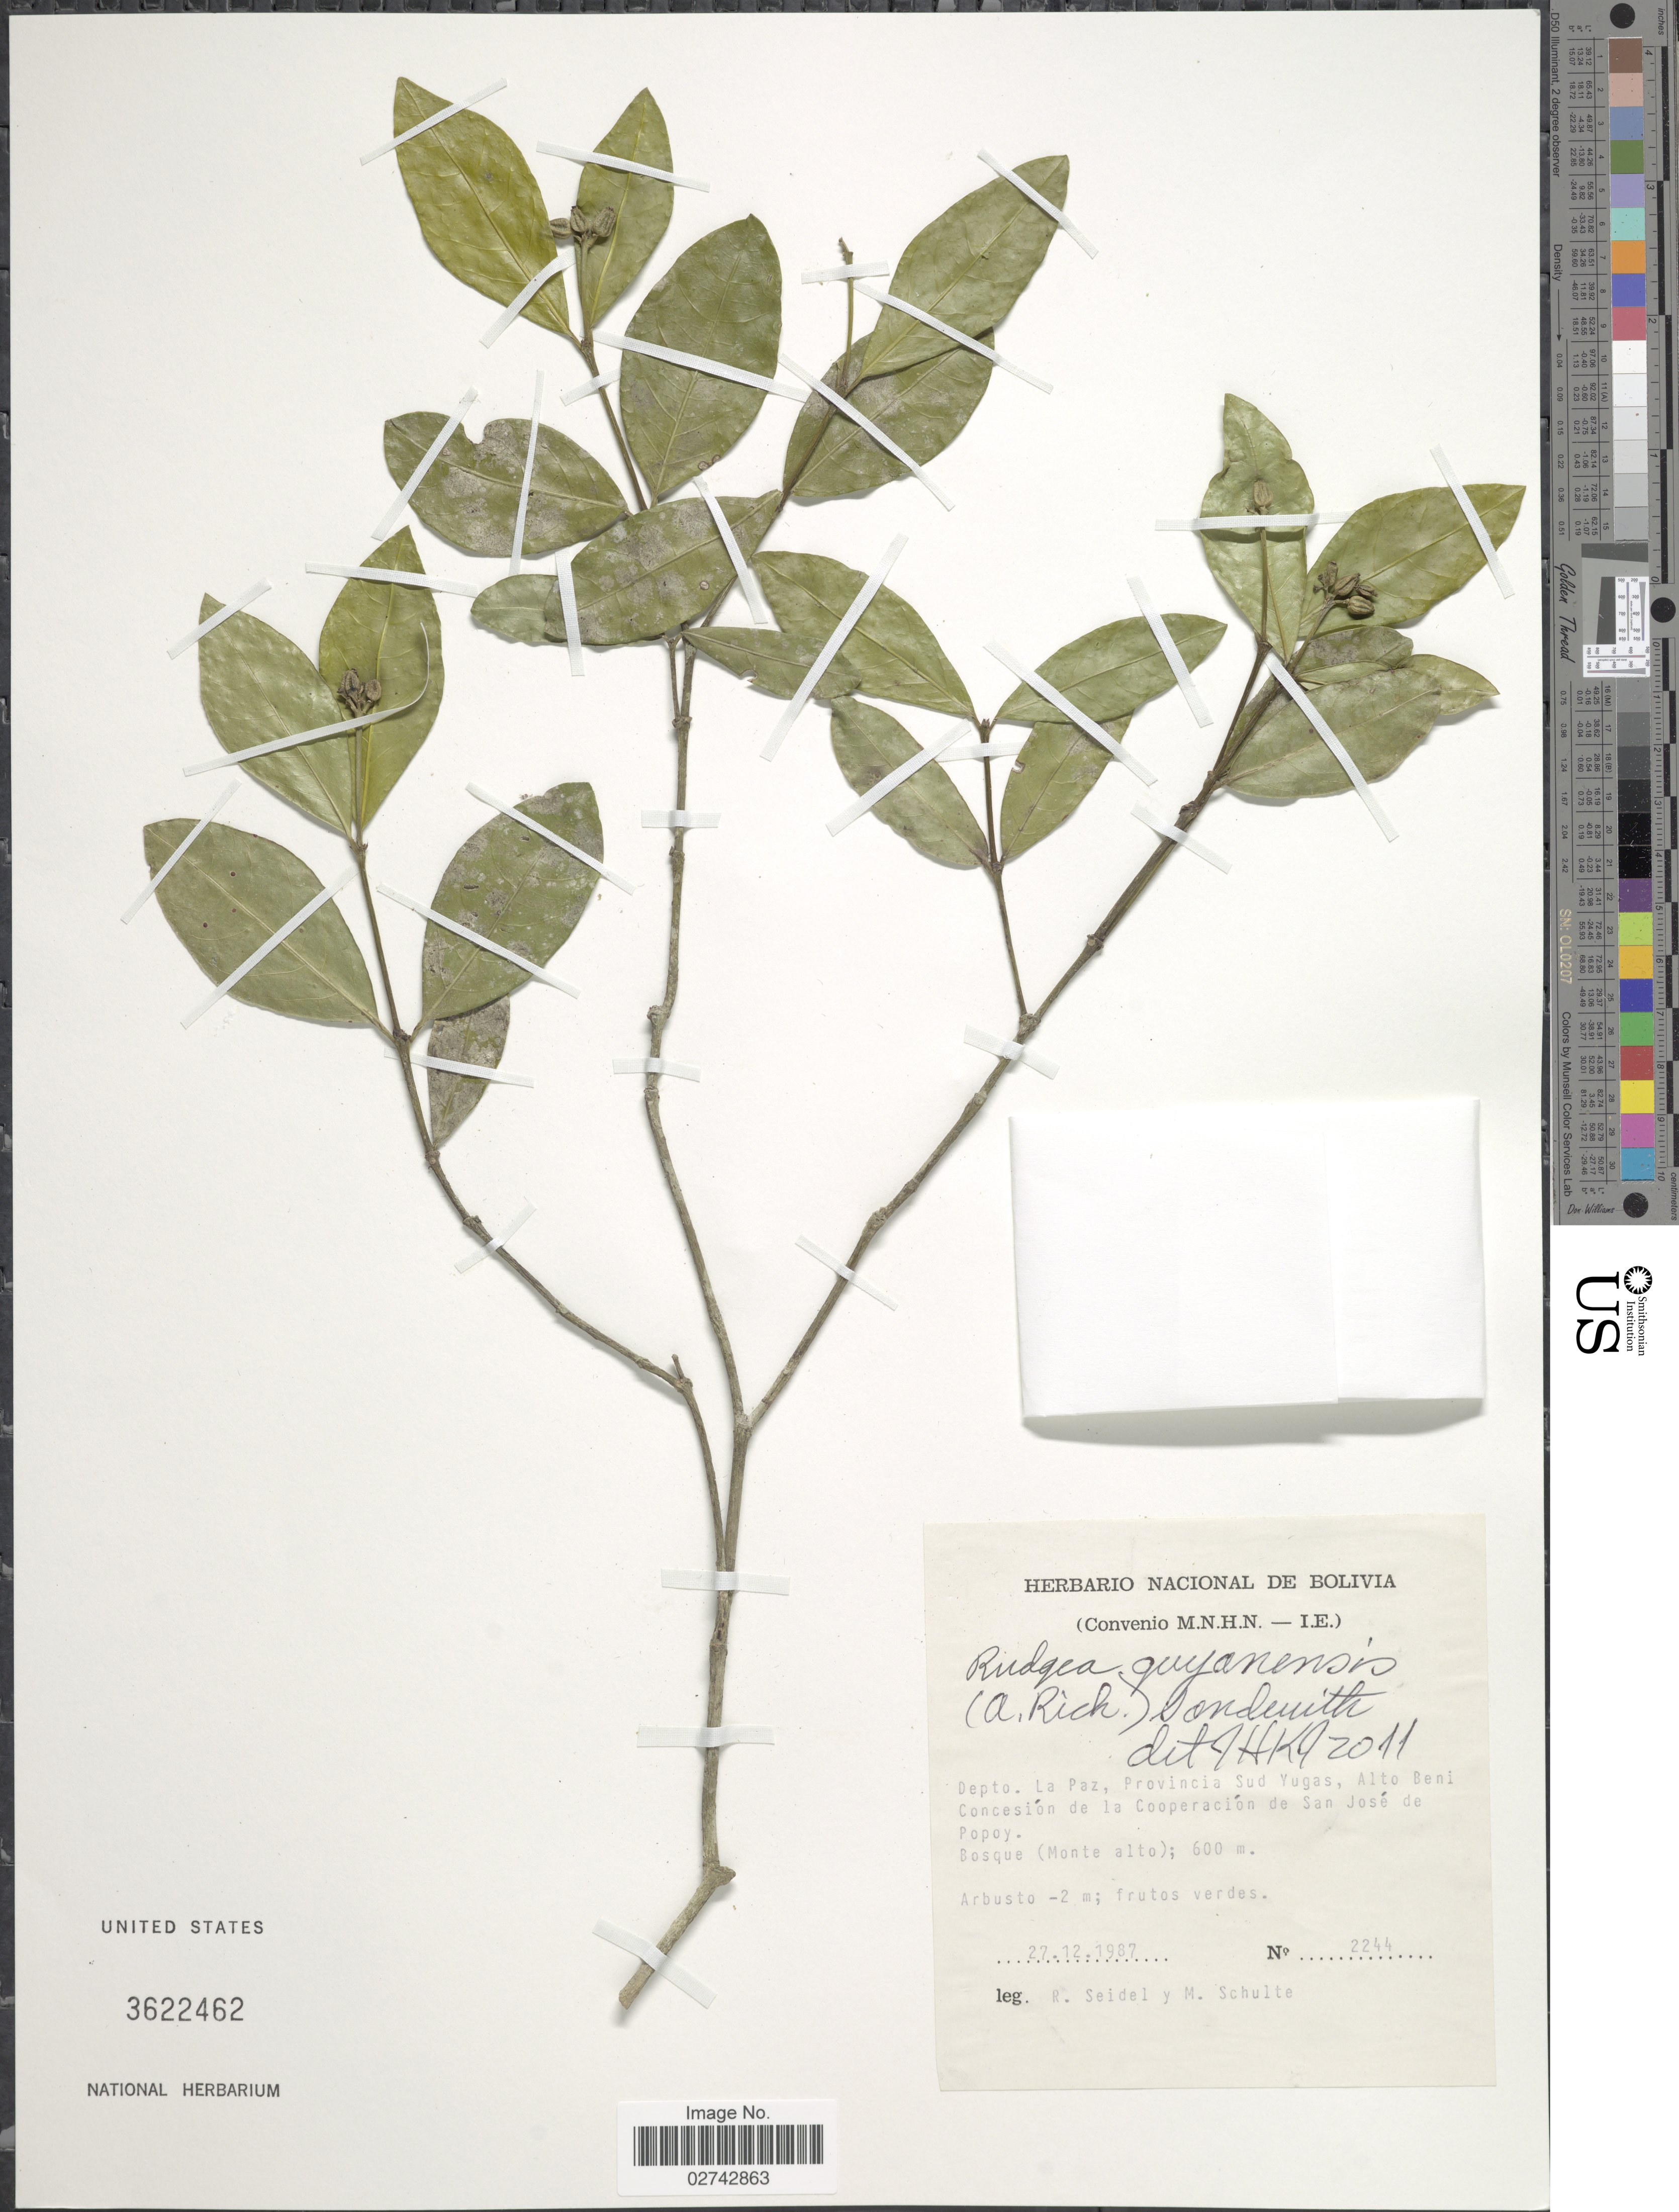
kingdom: Plantae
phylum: Tracheophyta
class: Magnoliopsida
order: Gentianales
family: Rubiaceae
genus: Rudgea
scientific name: Rudgea guyanensis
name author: (A. Rich.) Sandwith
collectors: R. Seidel & M. Schulte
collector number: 2244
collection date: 1987-12-27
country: Bolivia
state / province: La Paz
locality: Provincia Sud Yungas, Alto Beni, Concesion de la Cooperacion de San Jose de Popoy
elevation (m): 600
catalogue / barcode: US 3622462